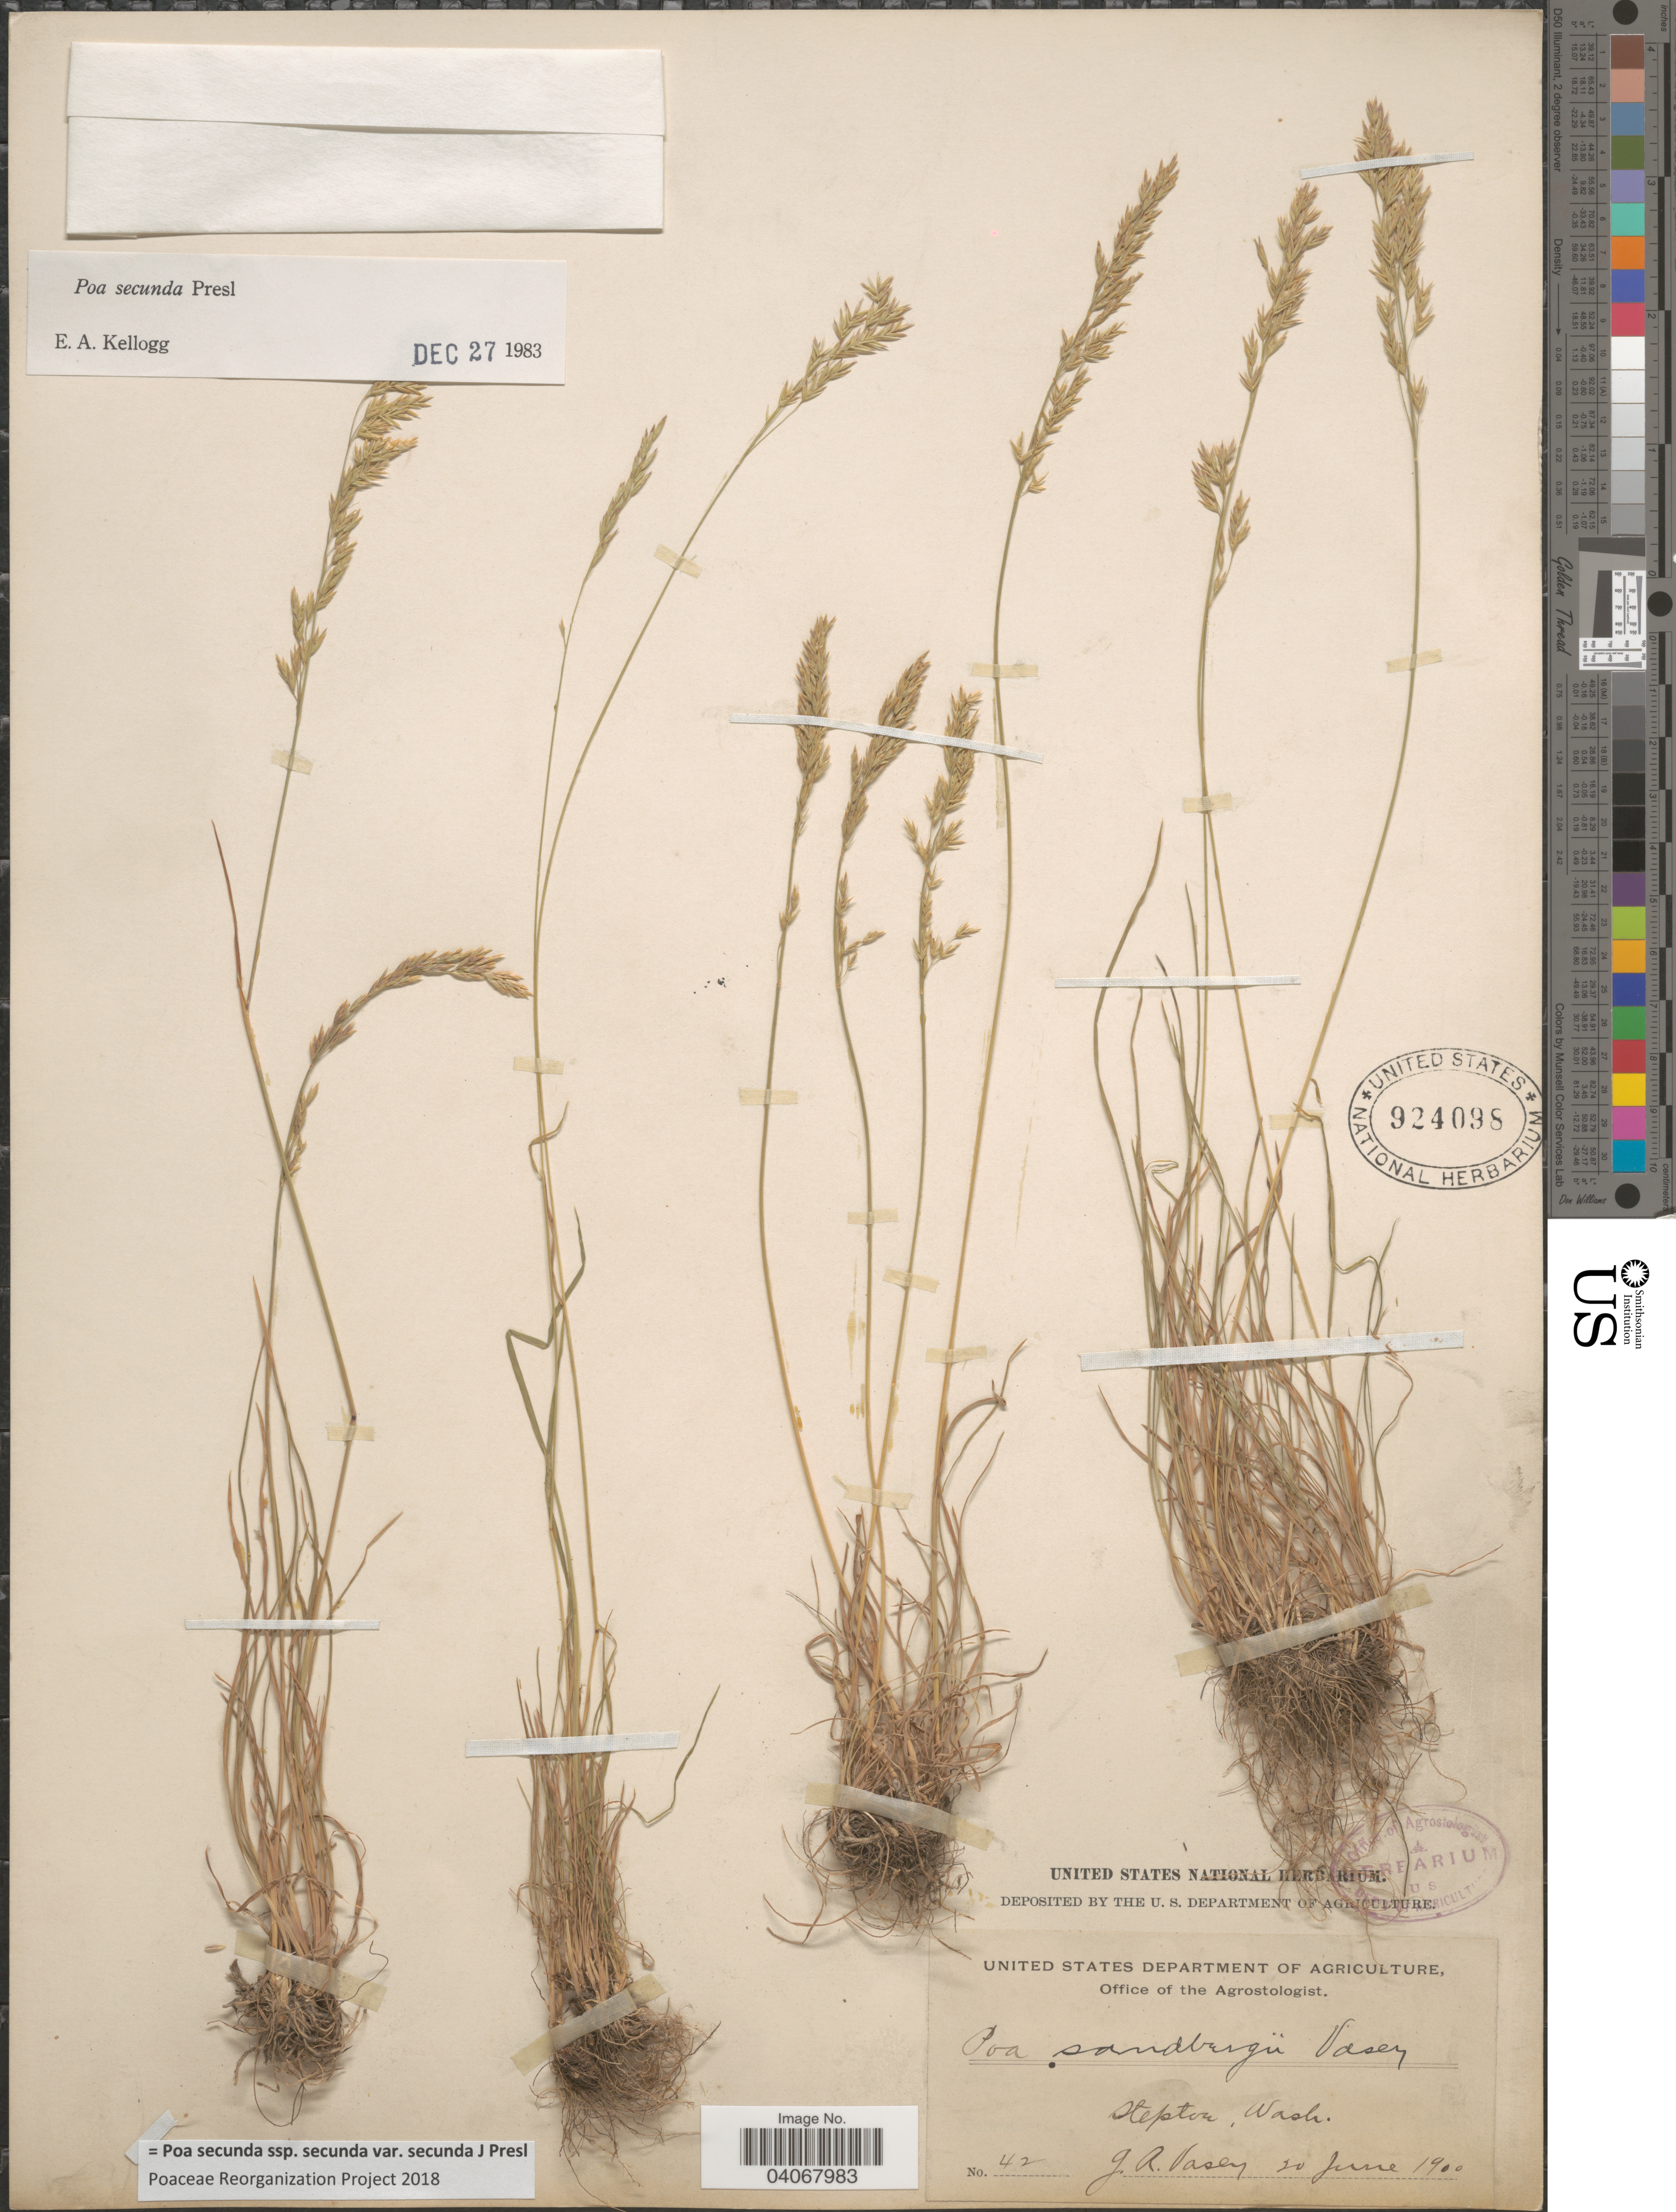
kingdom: Plantae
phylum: Tracheophyta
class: Liliopsida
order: Poales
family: Poaceae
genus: Poa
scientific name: Poa secunda subsp. secunda var. secunda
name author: J. Presl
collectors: G. R. Vasey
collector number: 42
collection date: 1900-06-20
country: United States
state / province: Washington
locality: Steptoe.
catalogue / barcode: US 924098